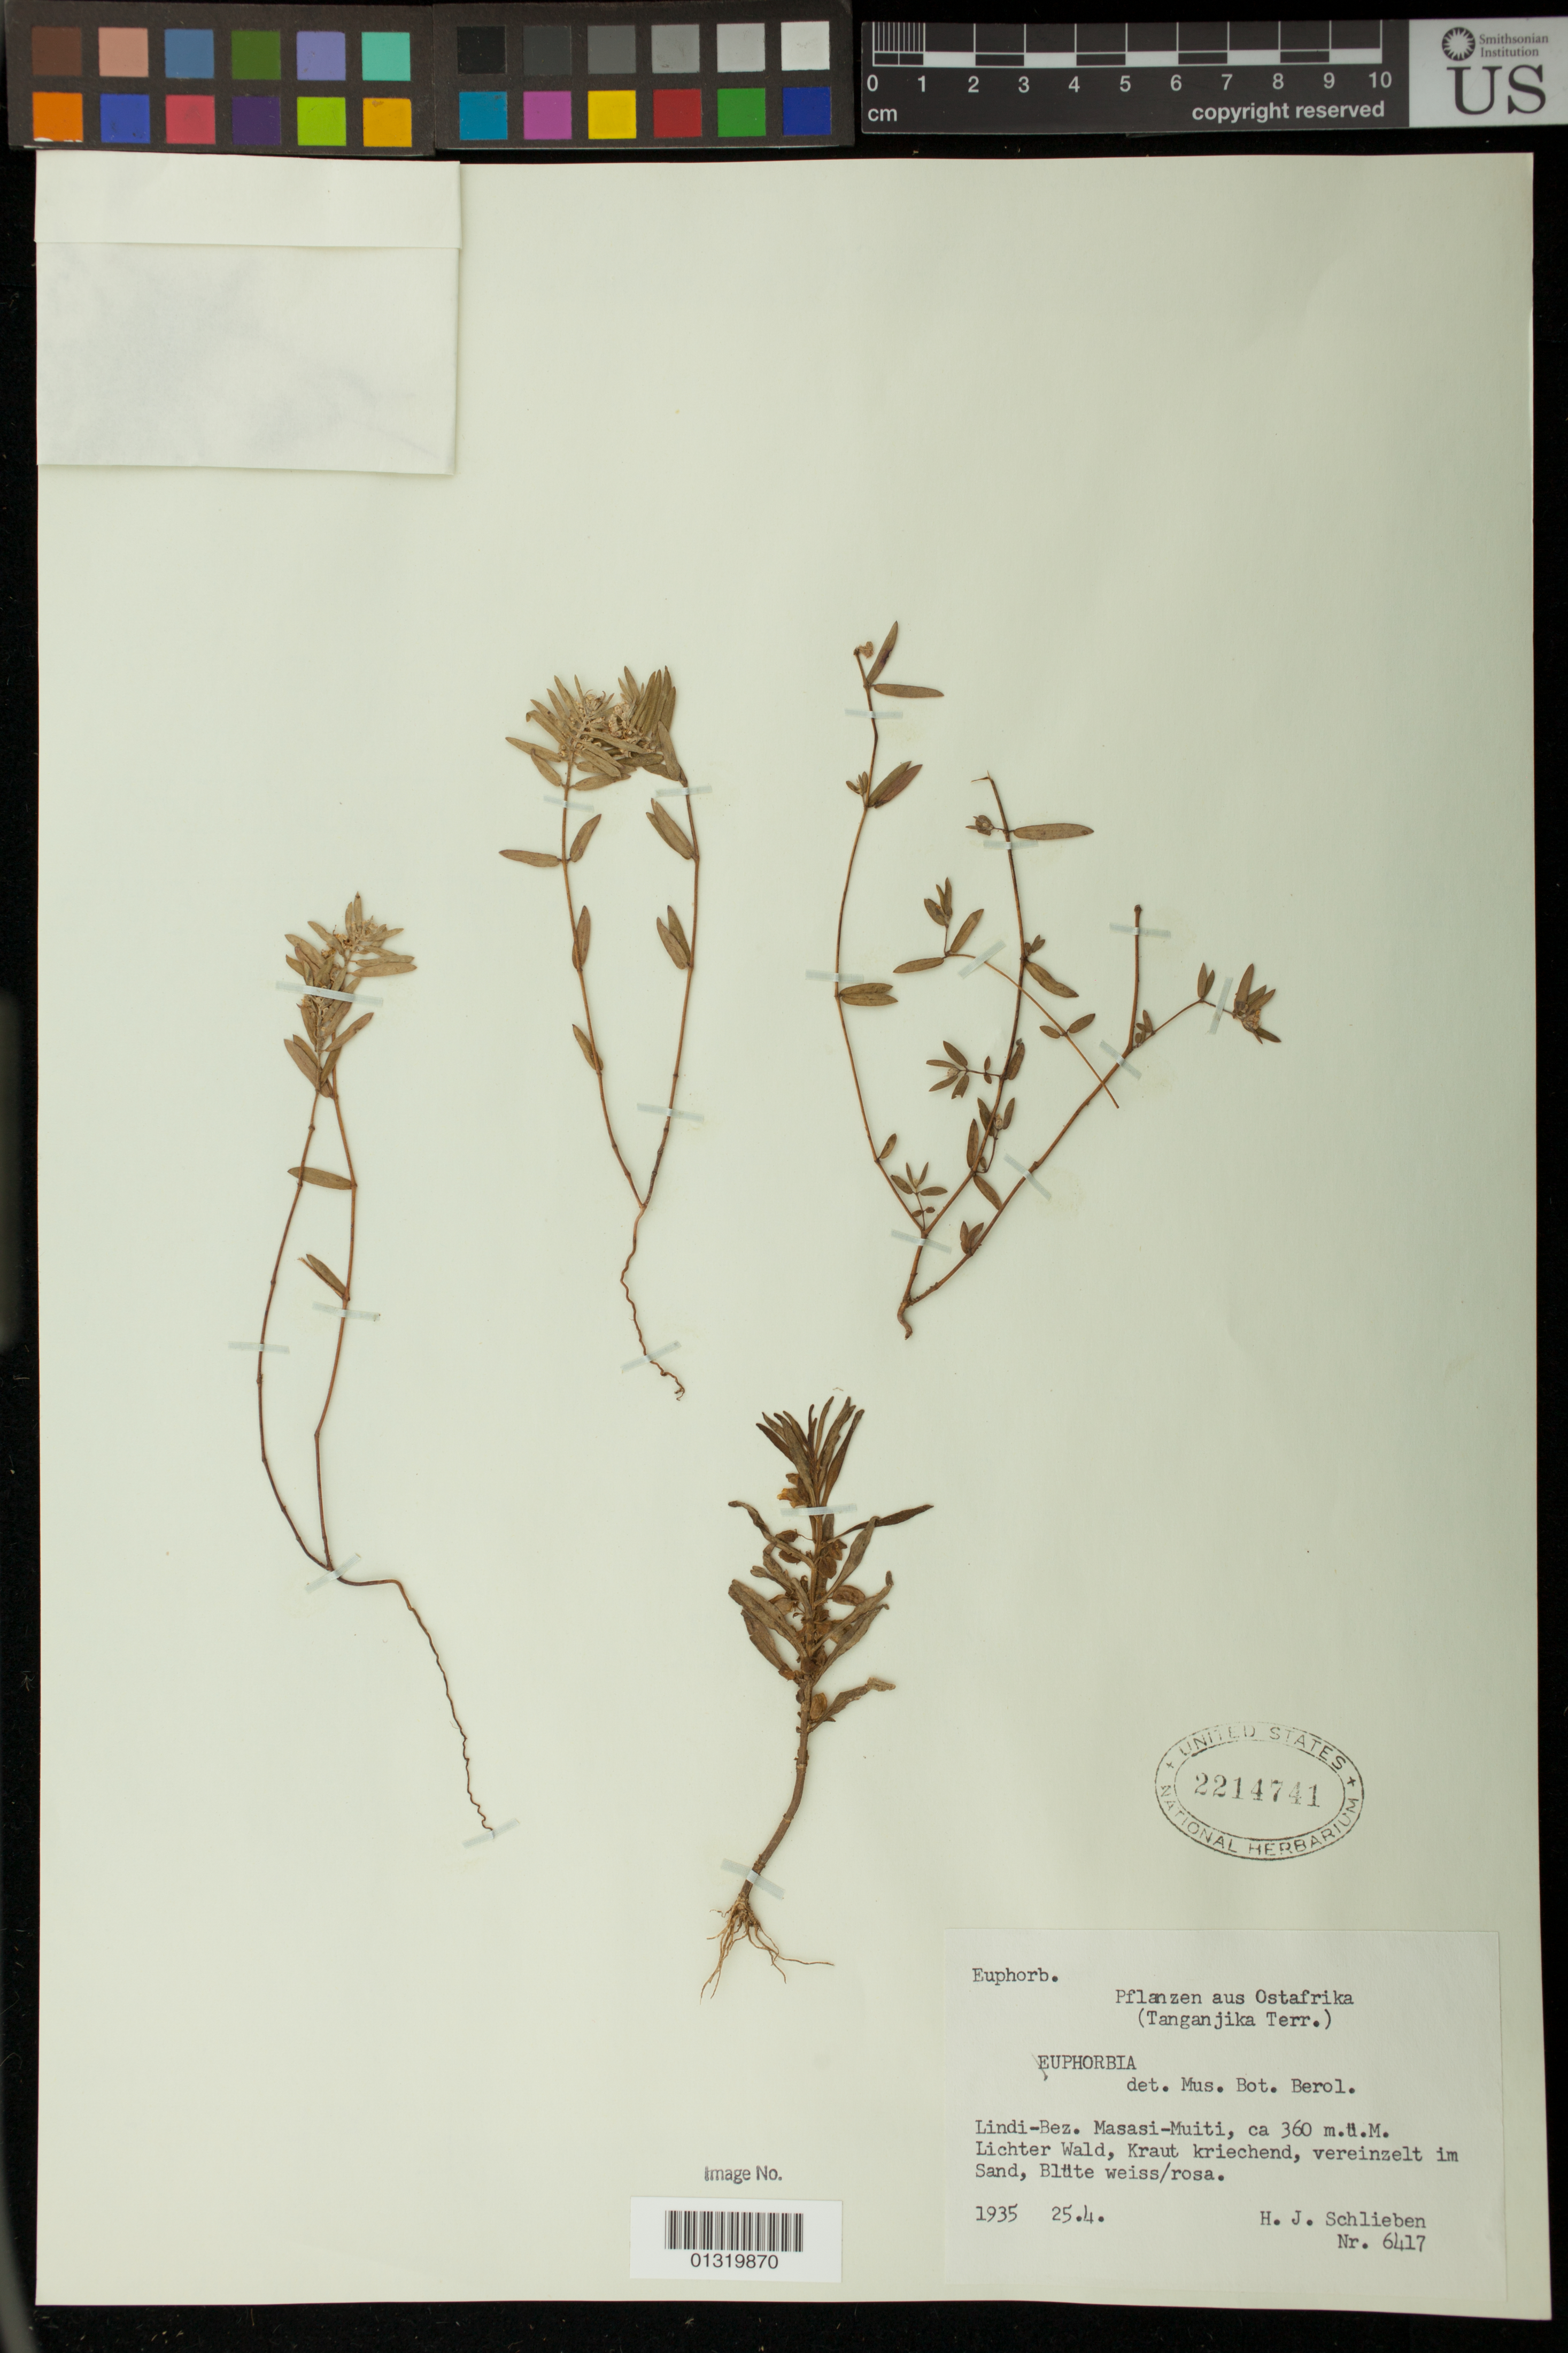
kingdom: Plantae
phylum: Tracheophyta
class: Magnoliopsida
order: Malpighiales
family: Euphorbiaceae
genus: Euphorbia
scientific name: Euphorbia sp.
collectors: H. J. Schlieben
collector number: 6417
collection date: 1935-04-25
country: Tanzania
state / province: Mtwara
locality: Lindi-Bez. Masasi-Muiti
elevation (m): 360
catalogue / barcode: US 2214741